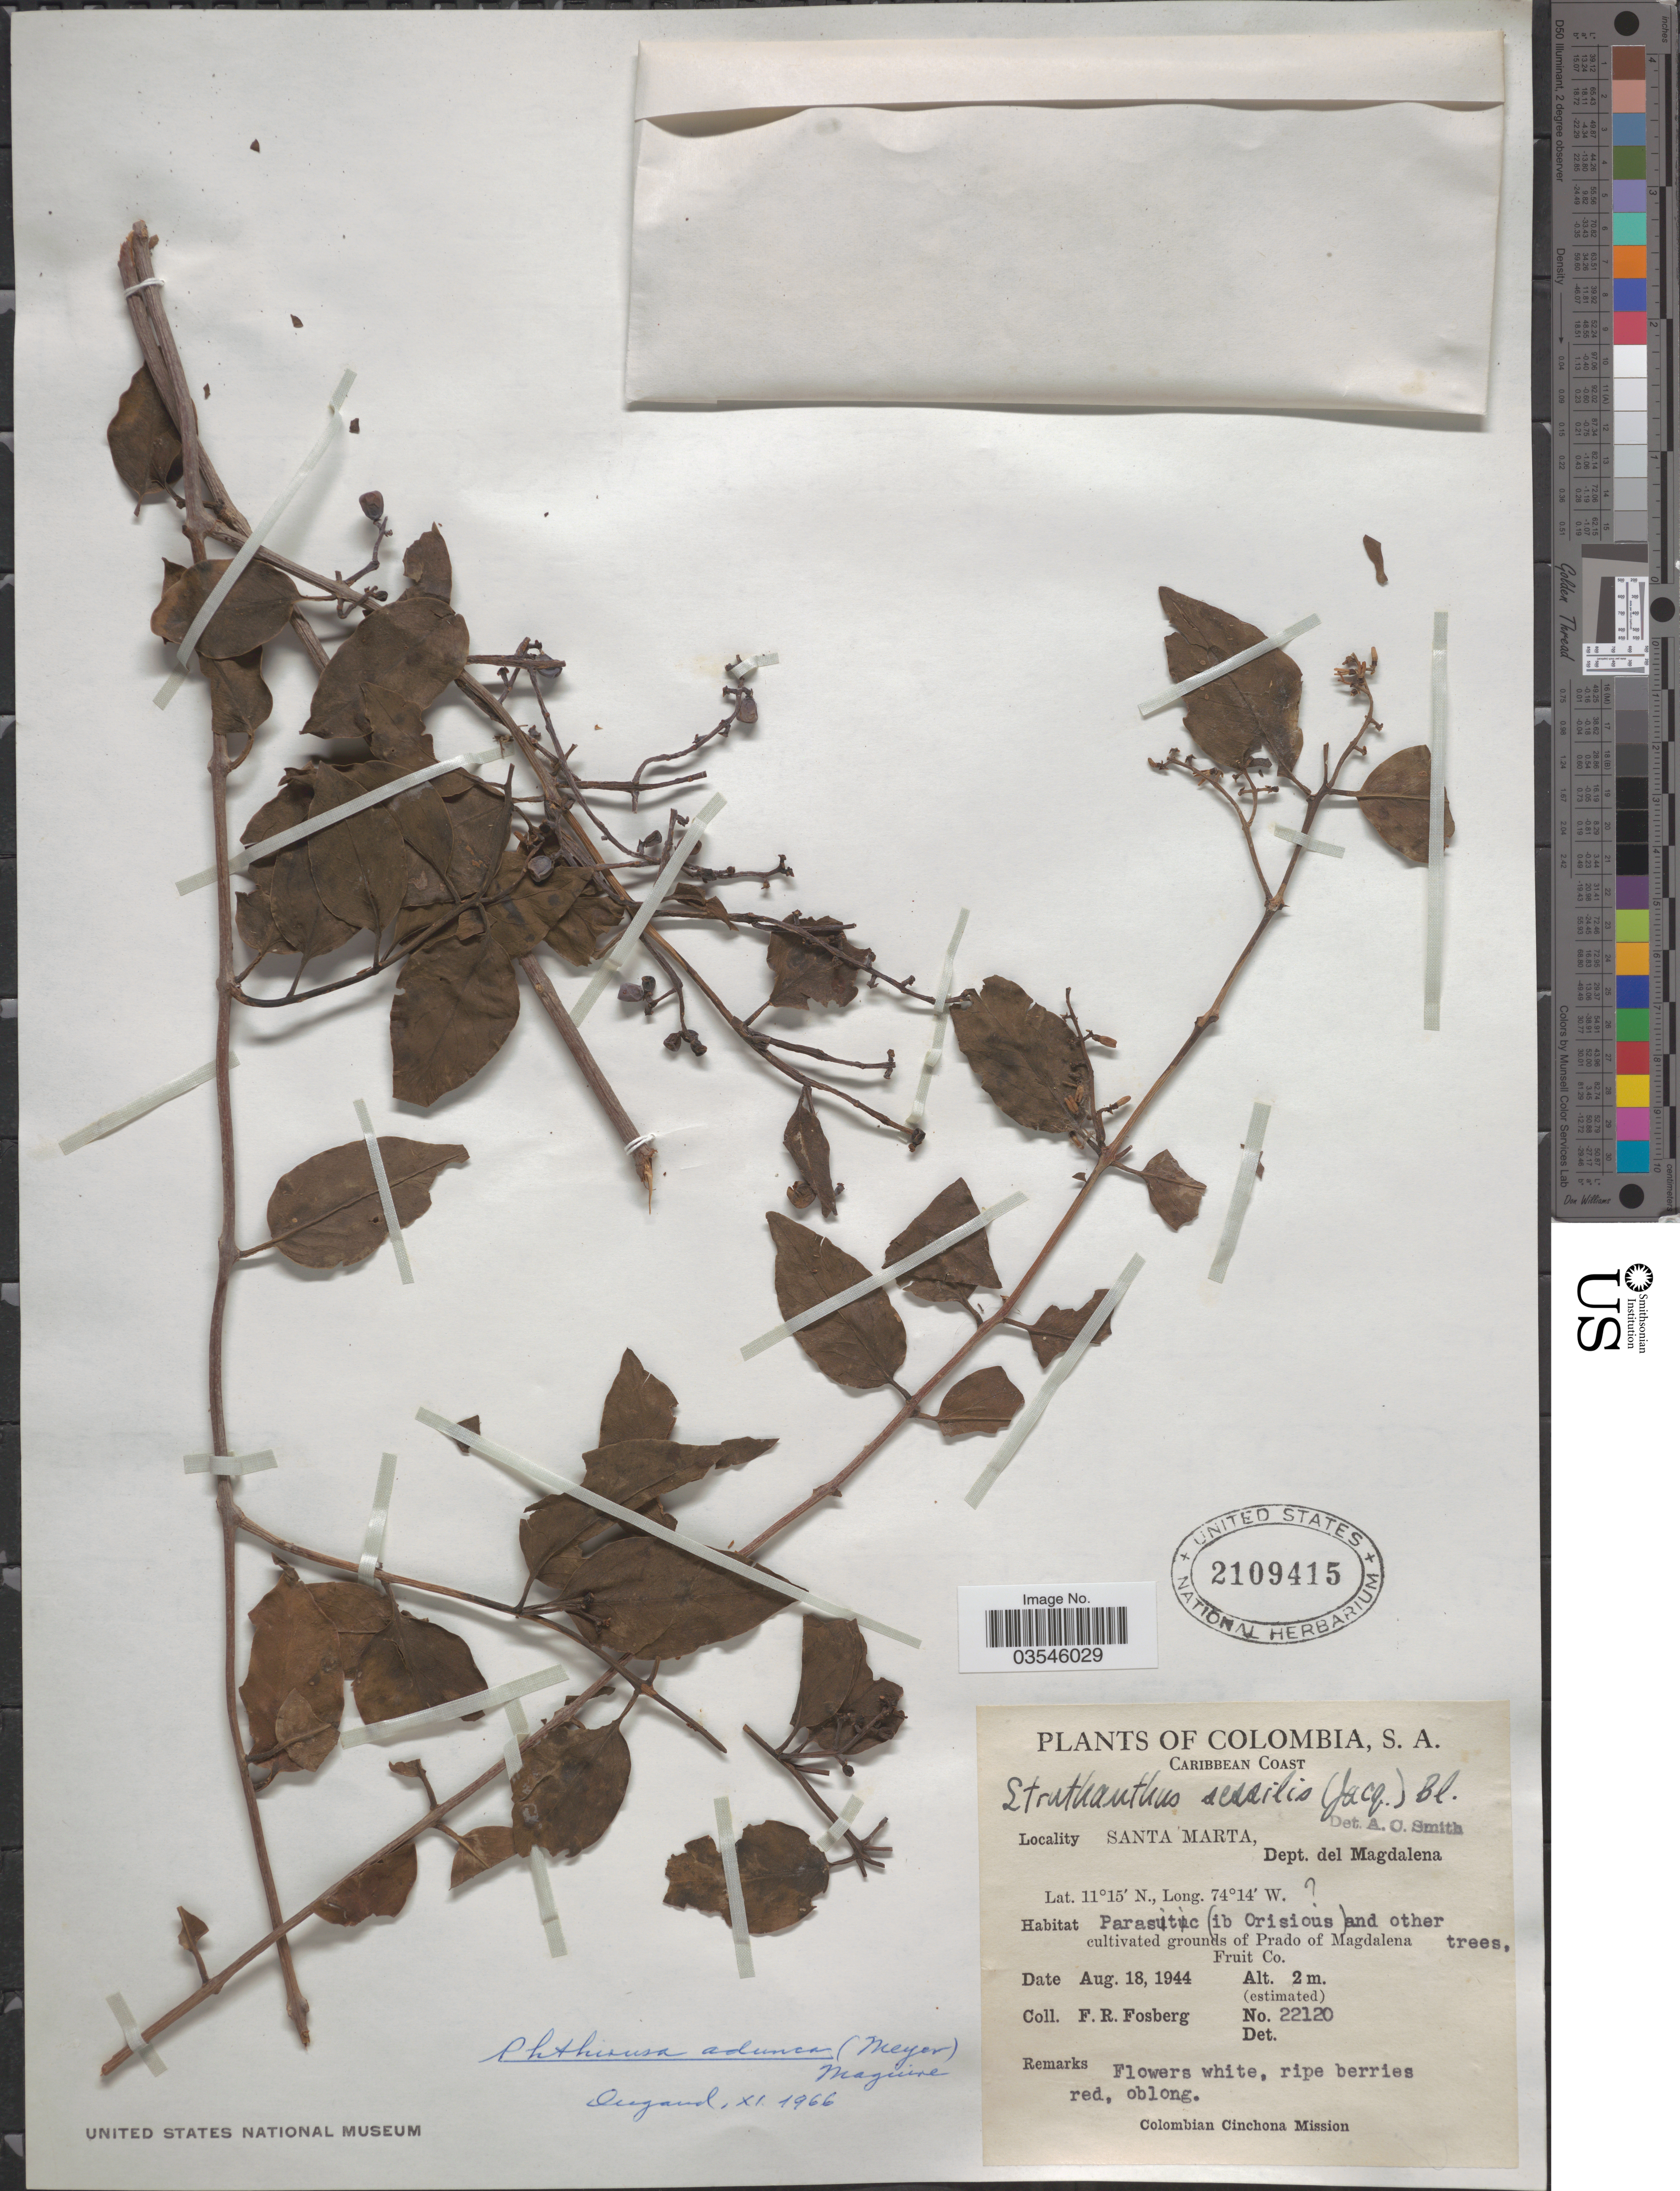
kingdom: Plantae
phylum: Tracheophyta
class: Magnoliopsida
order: Santalales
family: Loranthaceae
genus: Phthirusa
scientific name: Phthirusa adunca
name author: (G. Mey.) Maguire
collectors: F. R. Fosberg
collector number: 22120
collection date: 1944-08-18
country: Colombia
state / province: Magdalena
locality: Caribbean Coast. Santa Marta, Dept. del Magdalena. Cultivated grounds of Prado of Magdalena Fruit Co.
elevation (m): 2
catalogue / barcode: US 2109415